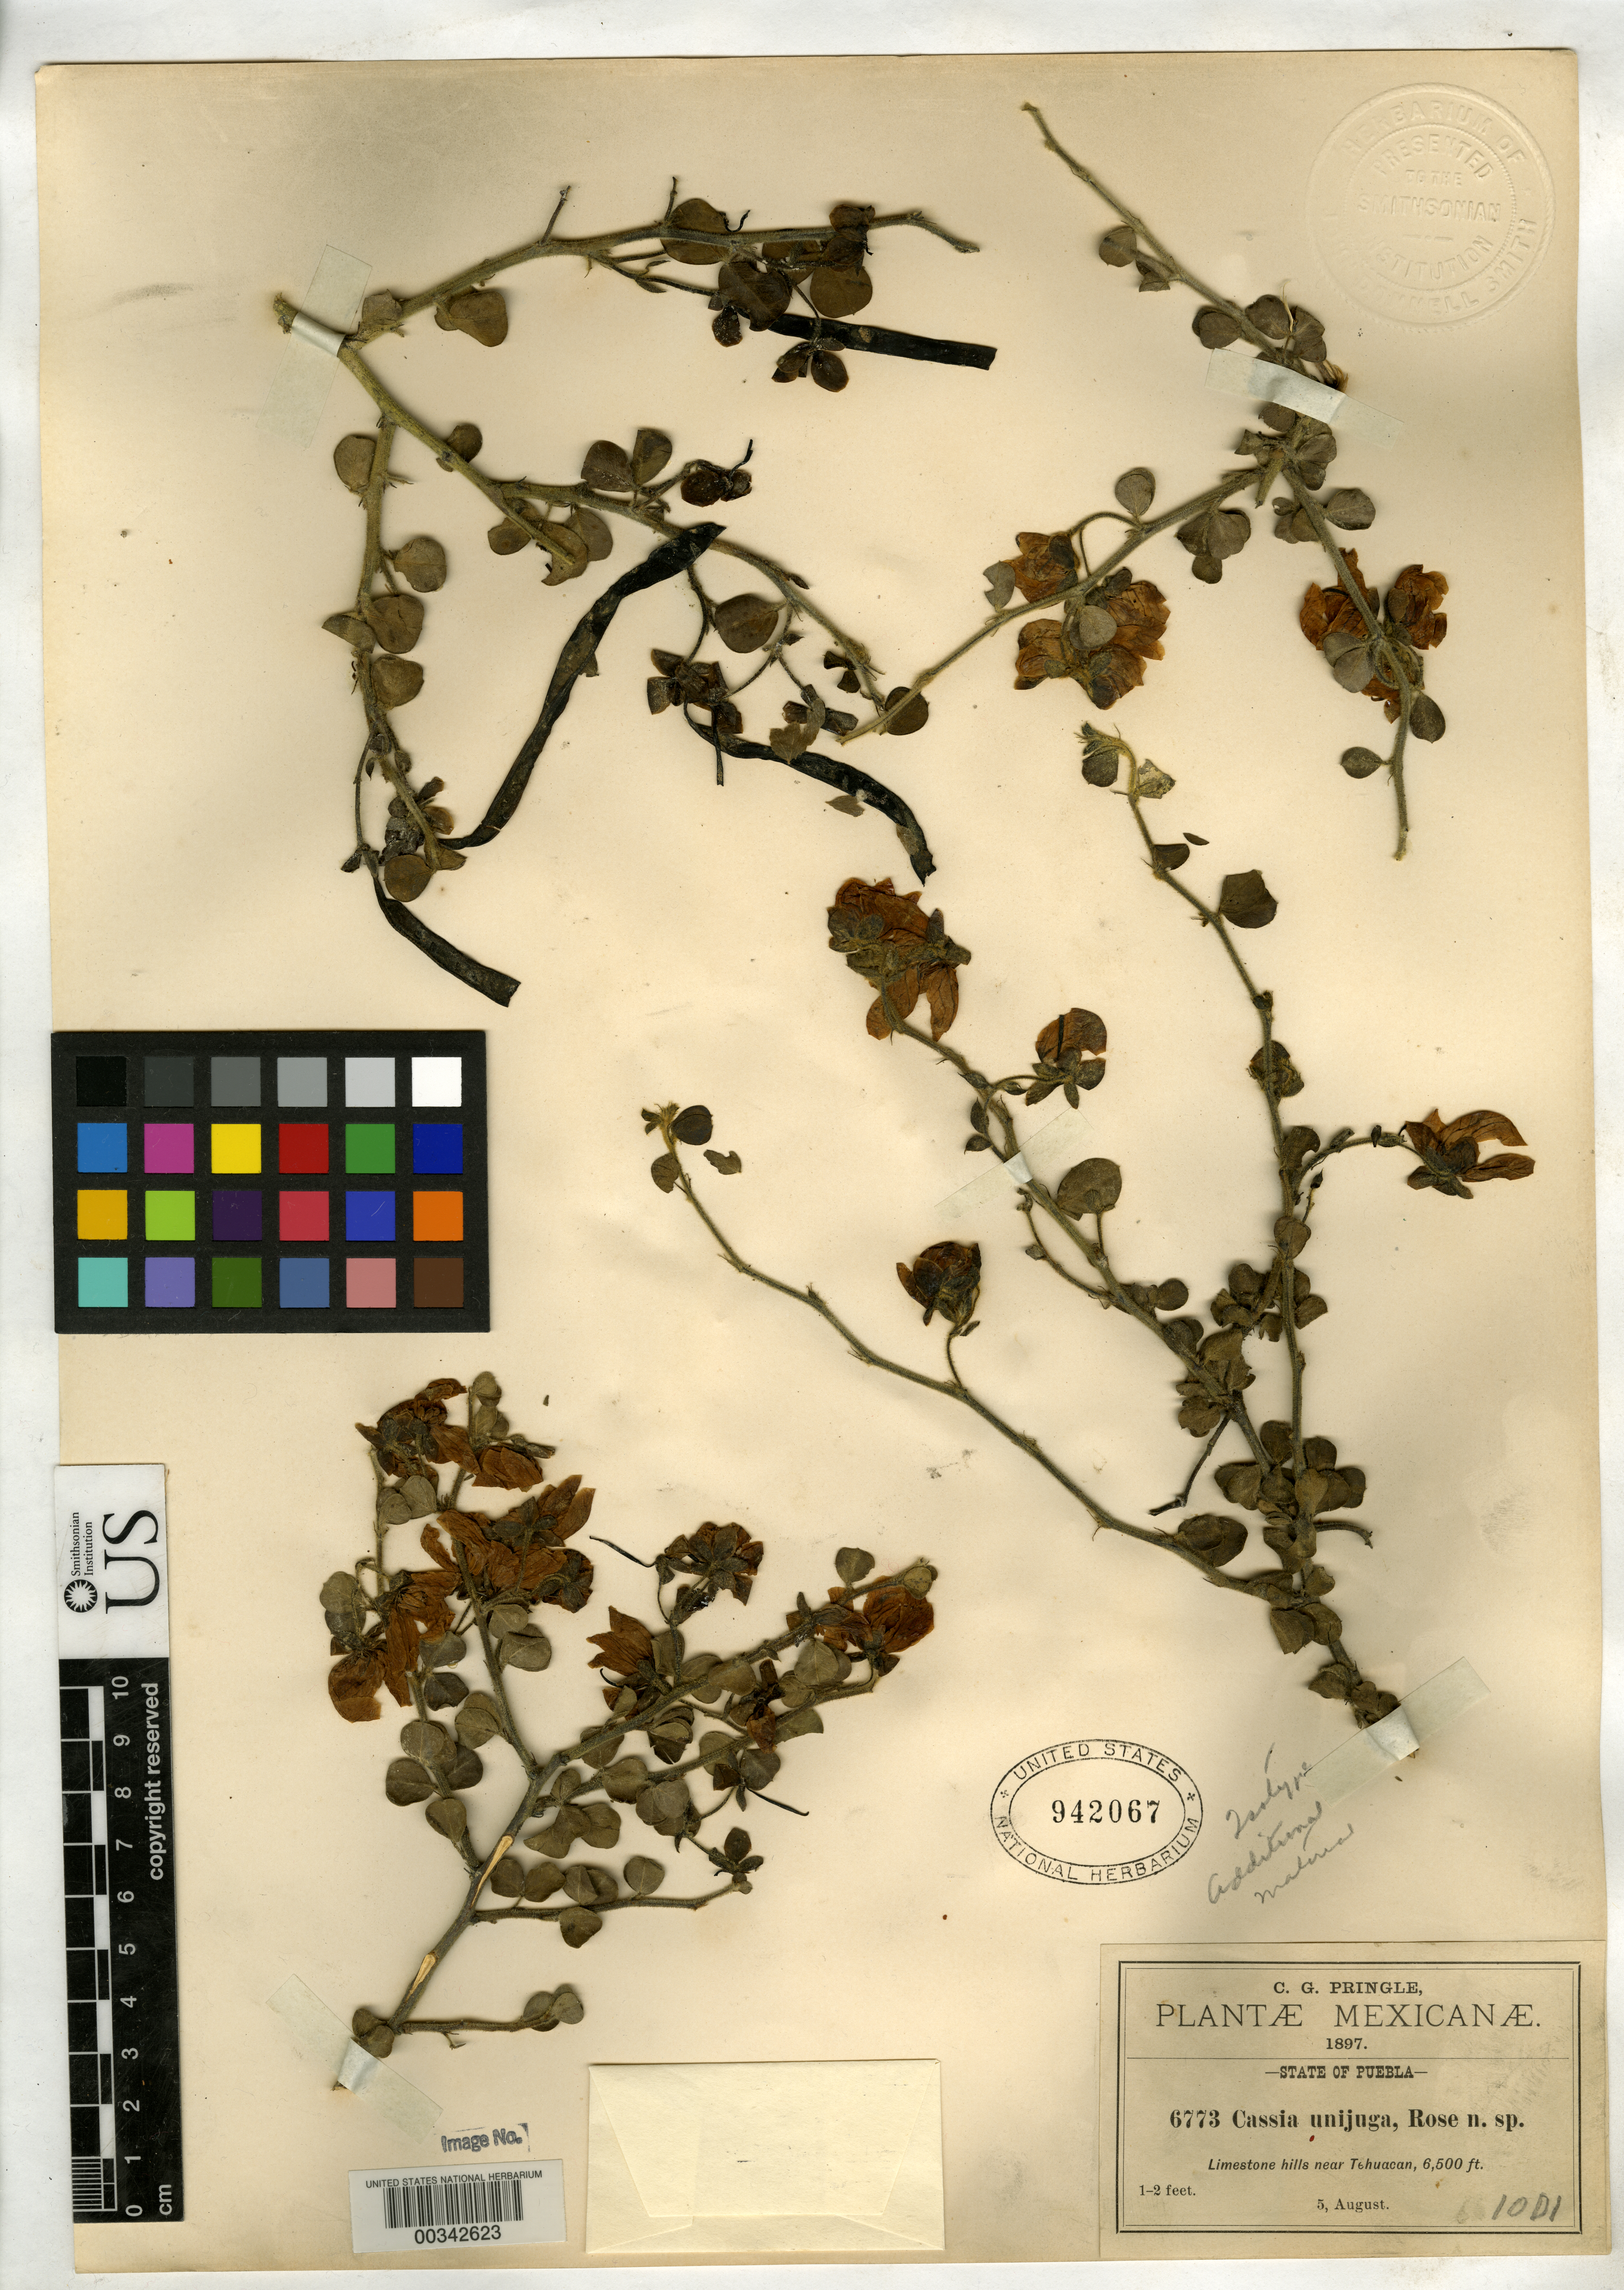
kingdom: Plantae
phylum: Tracheophyta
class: Magnoliopsida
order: Fabales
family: Fabaceae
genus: Cassia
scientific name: Cassia unijuga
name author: Rose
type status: Isotype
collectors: C. G. Pringle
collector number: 6773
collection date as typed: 05 Aug 1897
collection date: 1897-08-05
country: Mexico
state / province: Puebla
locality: Near Tehuacan.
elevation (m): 1981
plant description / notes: Specimen ex John Donnell Smith herbarium.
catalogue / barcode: US 942067